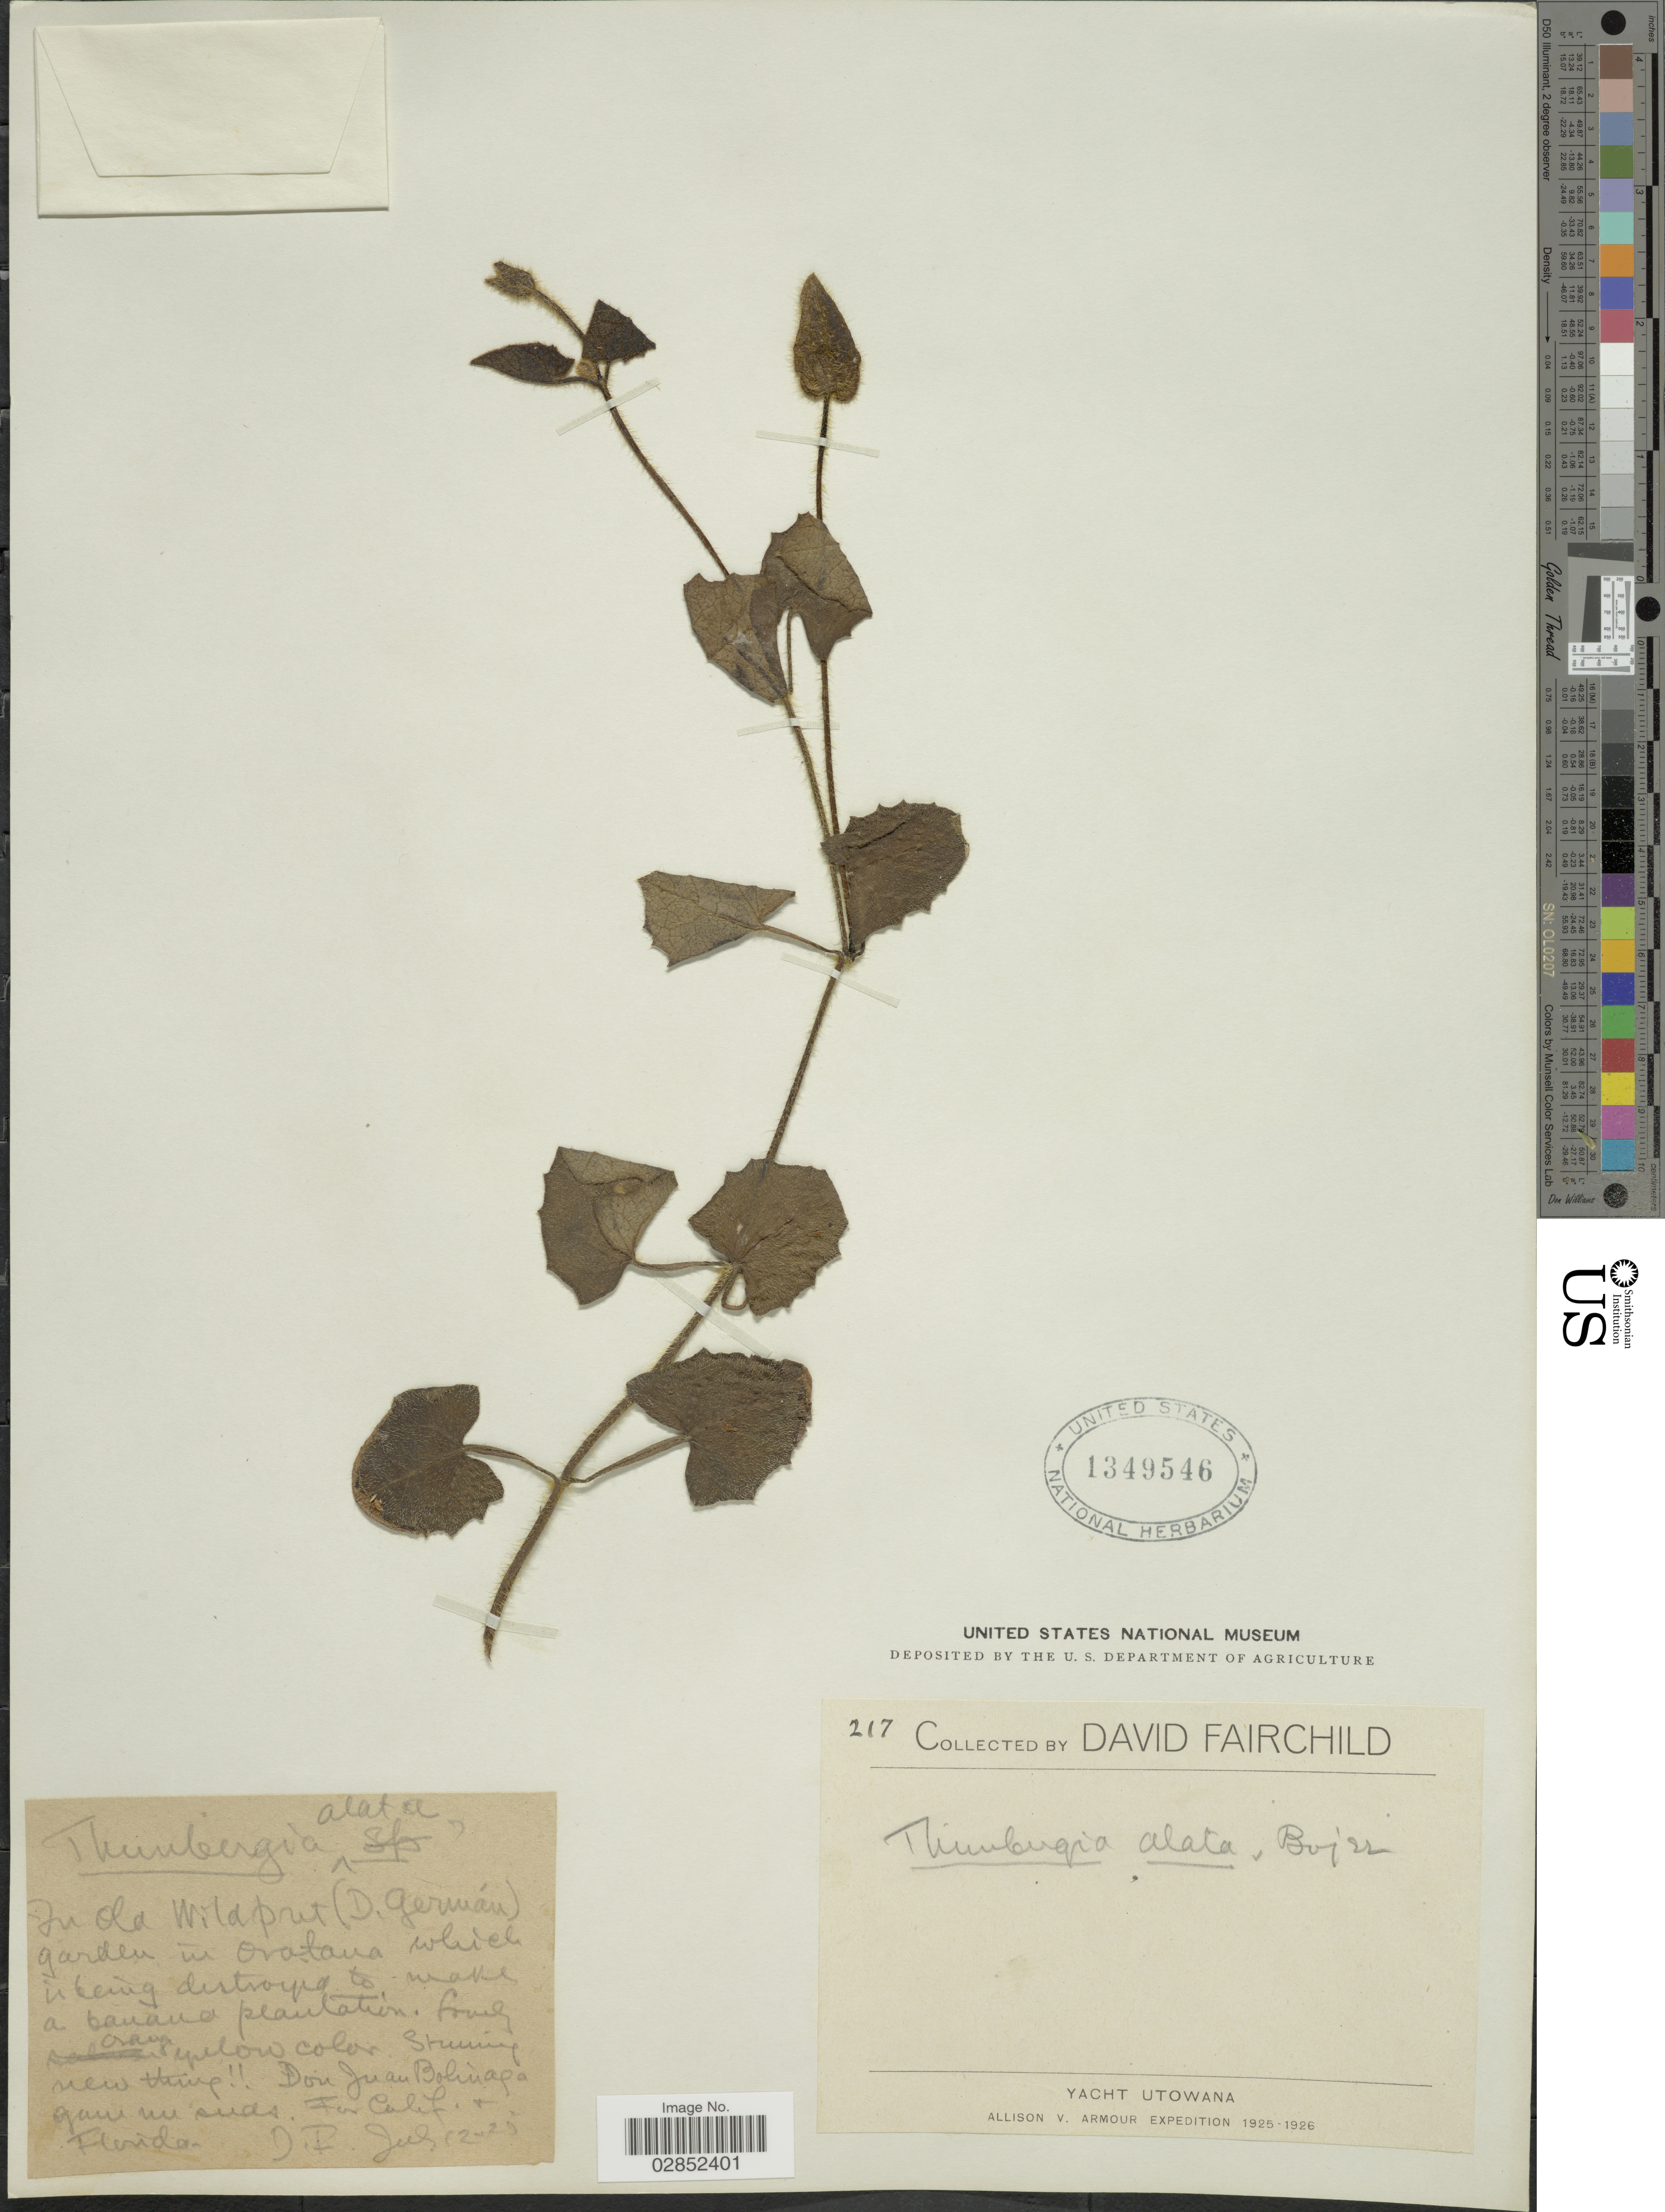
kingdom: Plantae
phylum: Tracheophyta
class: Magnoliopsida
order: Lamiales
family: Acanthaceae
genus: Thunbergia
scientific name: Thunbergia alata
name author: Bojer ex Sims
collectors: D. Fairchild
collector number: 217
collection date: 1925-07-12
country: Spain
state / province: Canarias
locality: In old Wilaput (D. Germán) garden in Orotana.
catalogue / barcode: US 1349546